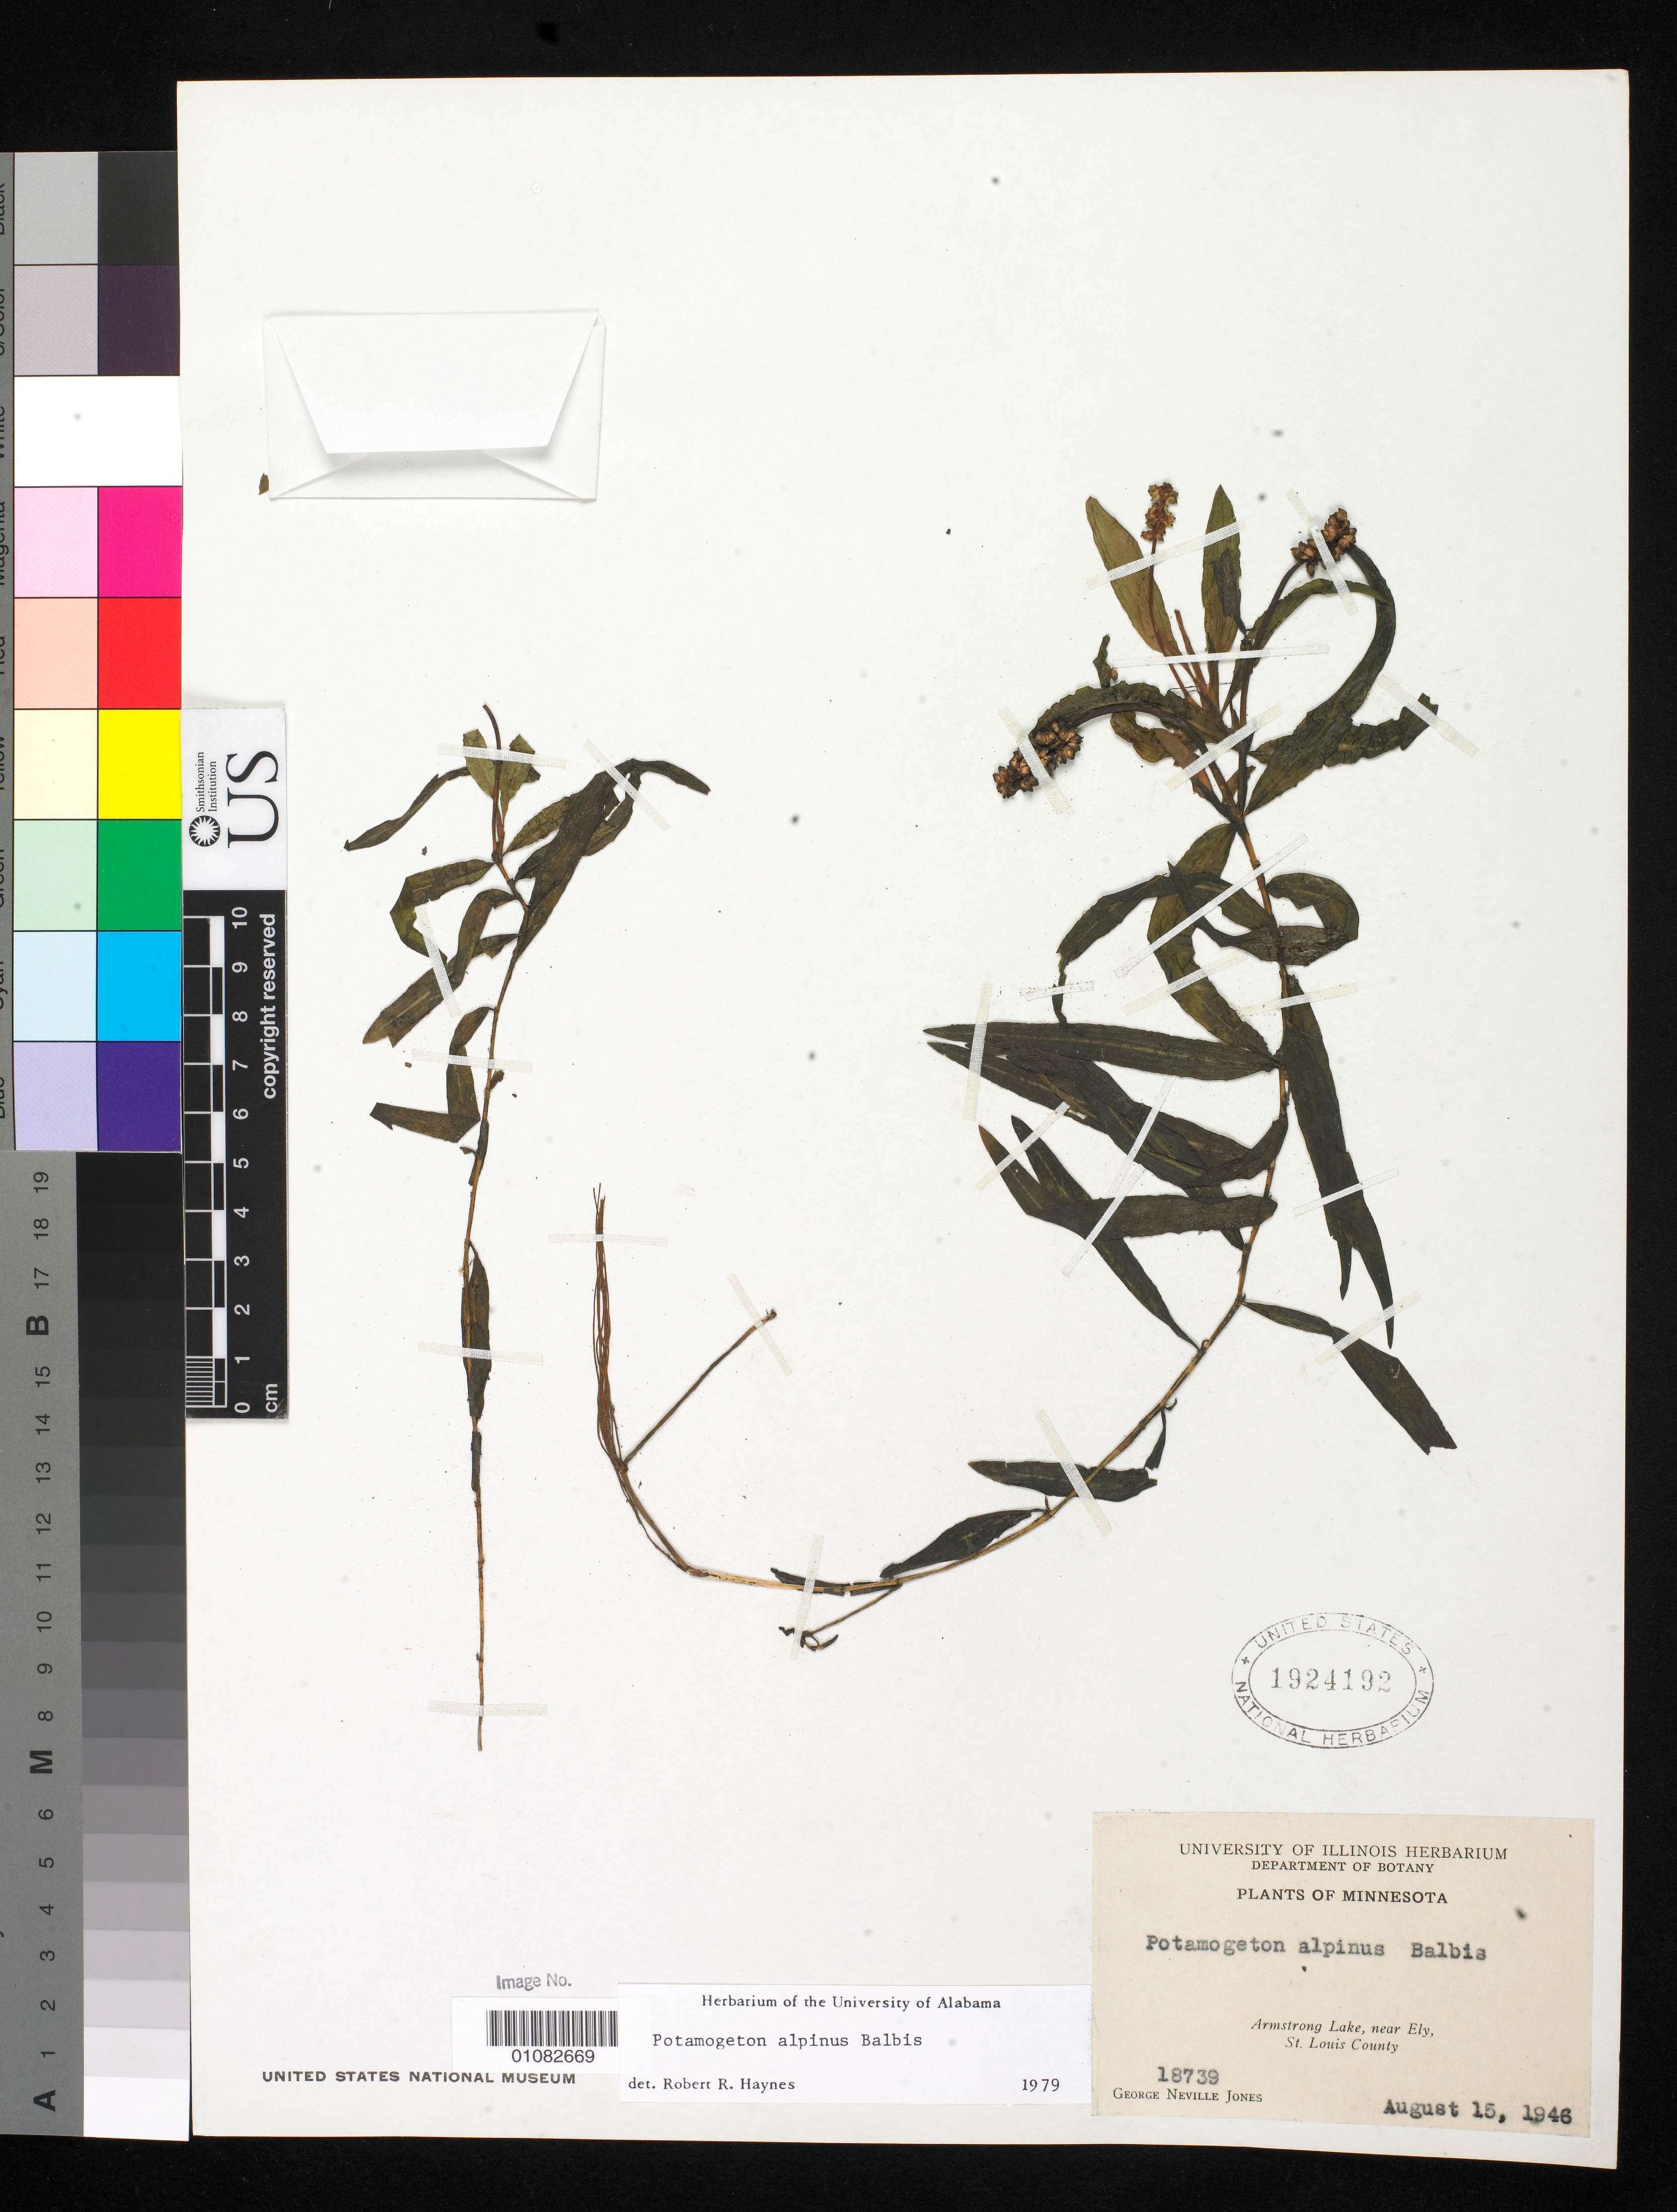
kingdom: Plantae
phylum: Tracheophyta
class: Liliopsida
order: Alismatales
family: Potamogetonaceae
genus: Potamogeton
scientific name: Potamogeton alpinus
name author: Balb.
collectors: G. N. Jones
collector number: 18739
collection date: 1946-08-15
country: United States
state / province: Minnesota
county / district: St. Louis County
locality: Armstrong Lake, near Ely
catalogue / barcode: US 1924192